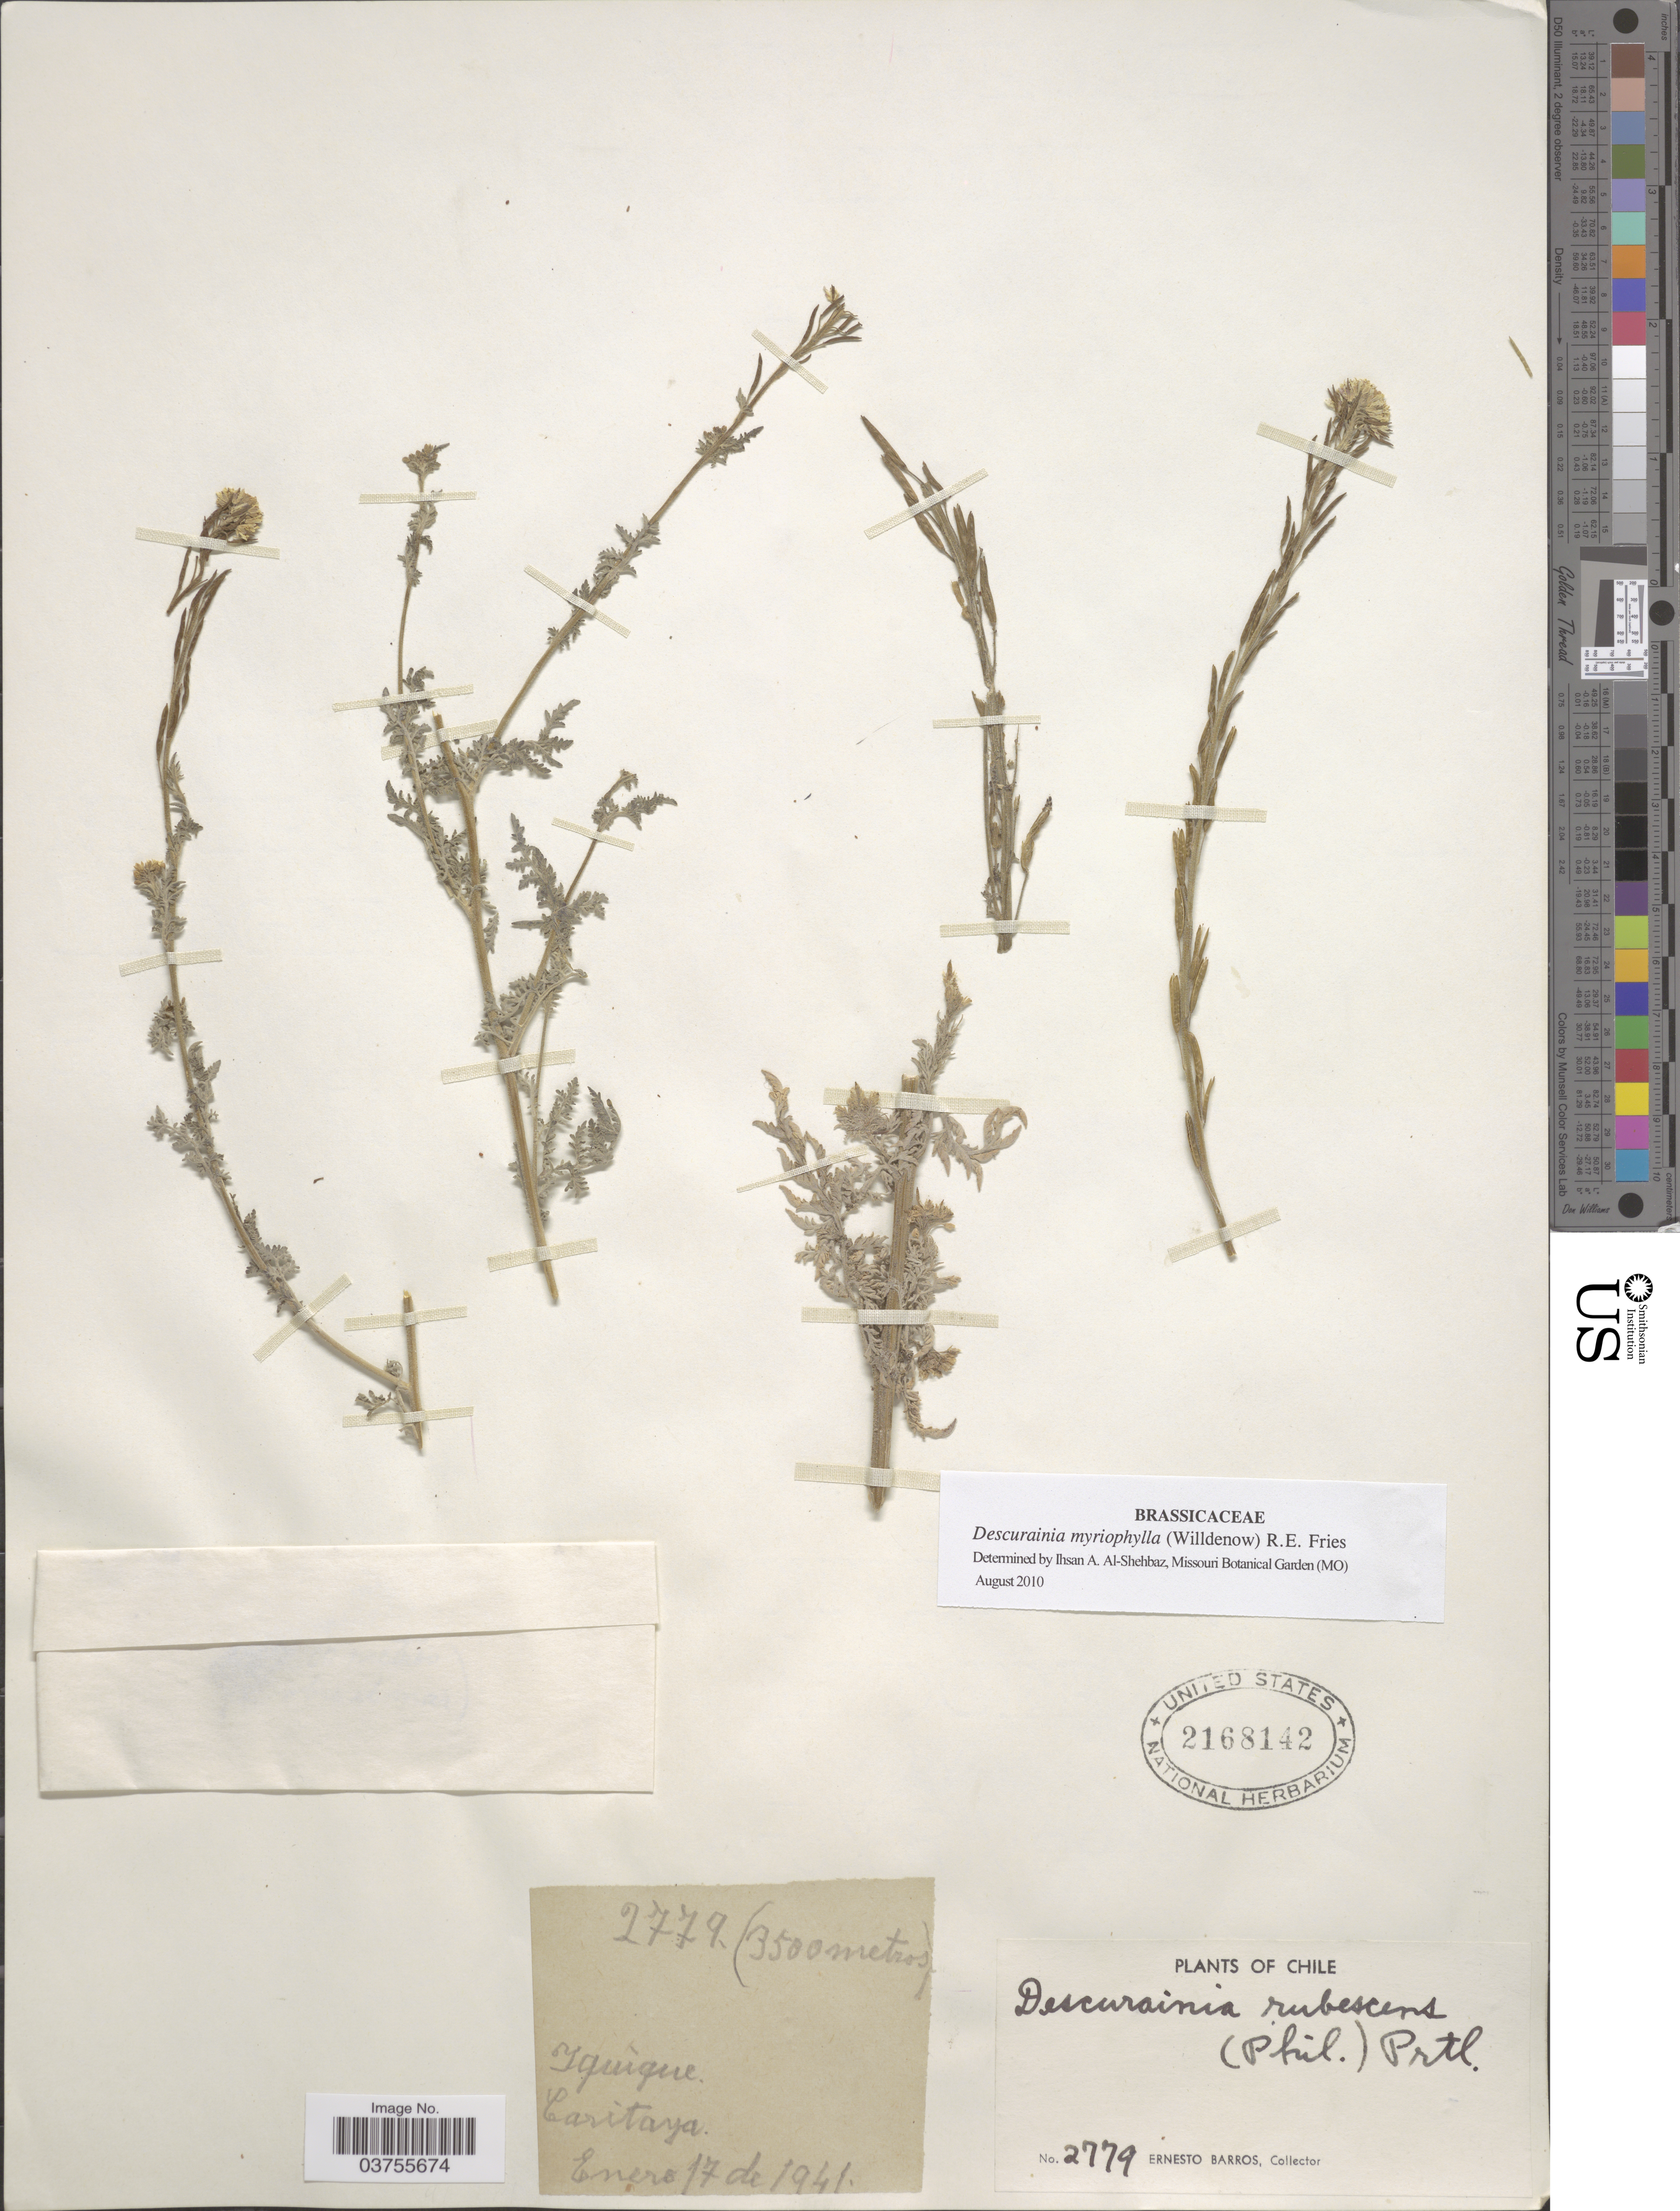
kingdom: Plantae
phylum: Tracheophyta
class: Magnoliopsida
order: Brassicales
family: Brassicaceae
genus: Descurainia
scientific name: Descurainia myriophylla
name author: (Willd.) R.E. Fr.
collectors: E. Barros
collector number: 2779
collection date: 1941-01-17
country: Chile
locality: Iquíque. Caritaya.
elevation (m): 3500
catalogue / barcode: US 2168142